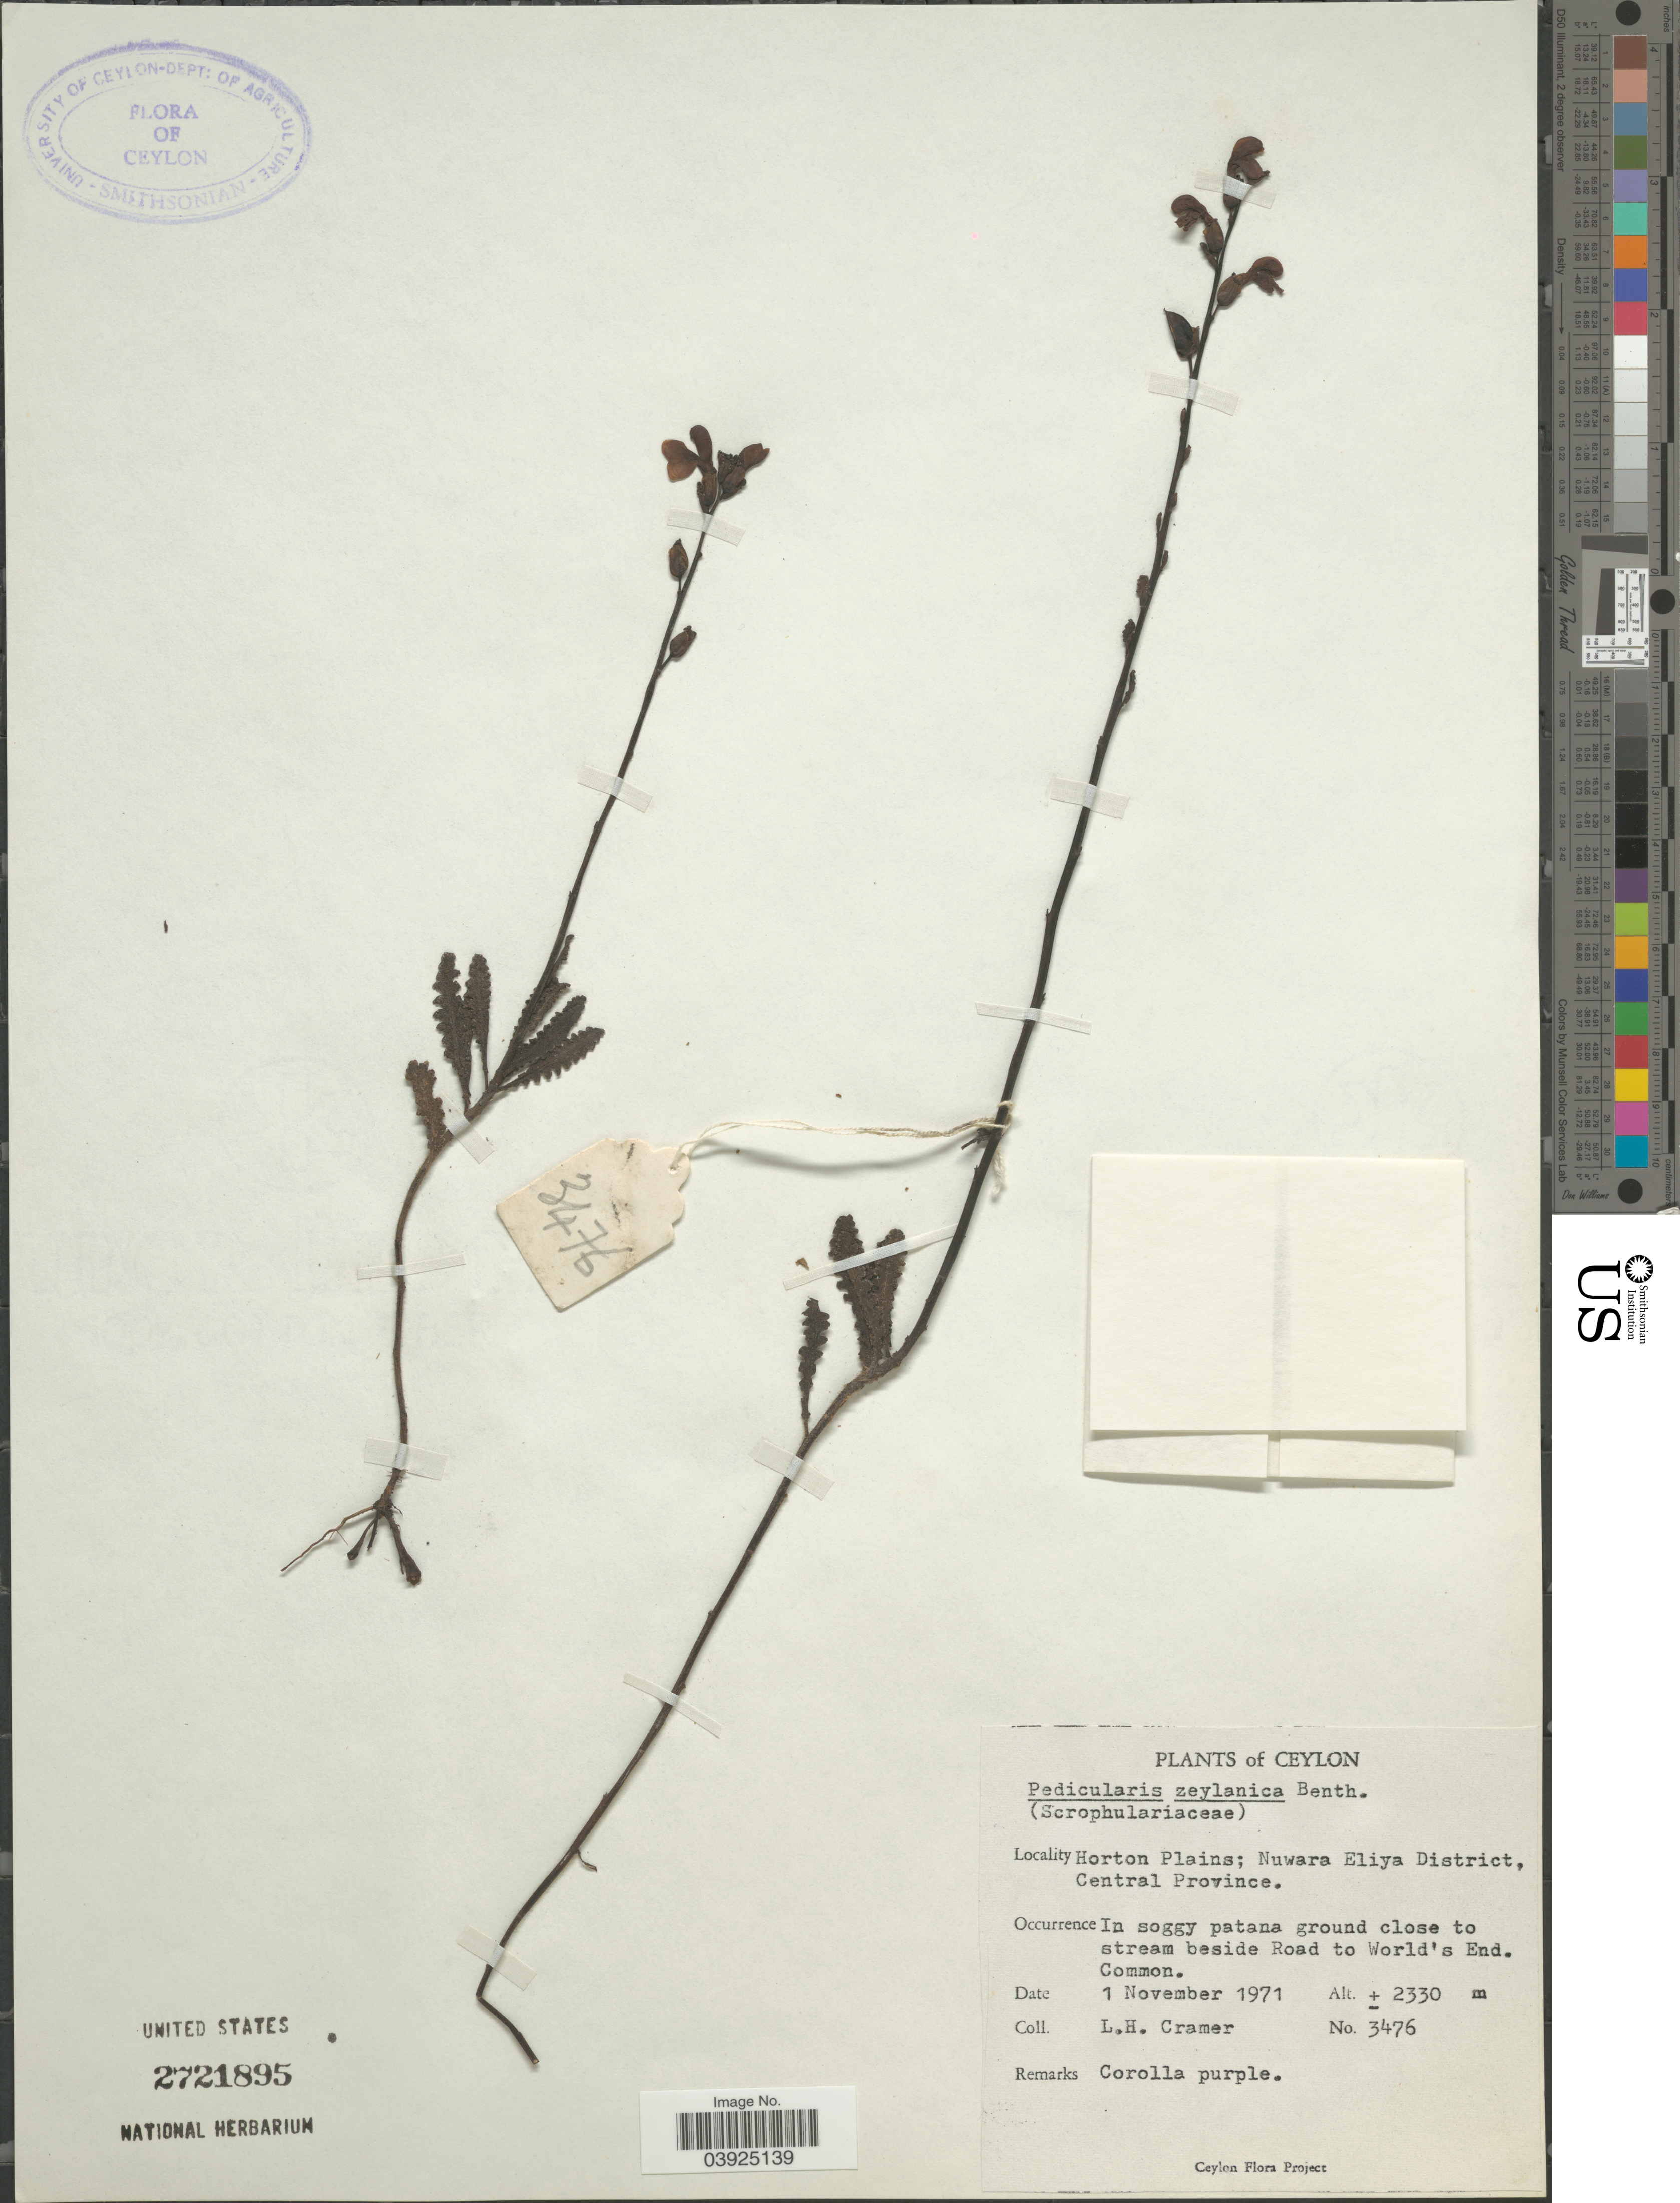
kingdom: Plantae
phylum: Tracheophyta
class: Magnoliopsida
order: Lamiales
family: Orobanchaceae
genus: Pedicularis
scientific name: Pedicularis zeylanica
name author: Benth.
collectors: L. H. Cramer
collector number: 3476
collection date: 1971-11-01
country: Sri Lanka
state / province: Central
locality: Ceylon. Horton Plains; Nuwara Eliya District. Close to stream beside Road to World's End.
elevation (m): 2330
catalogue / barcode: US 2721895